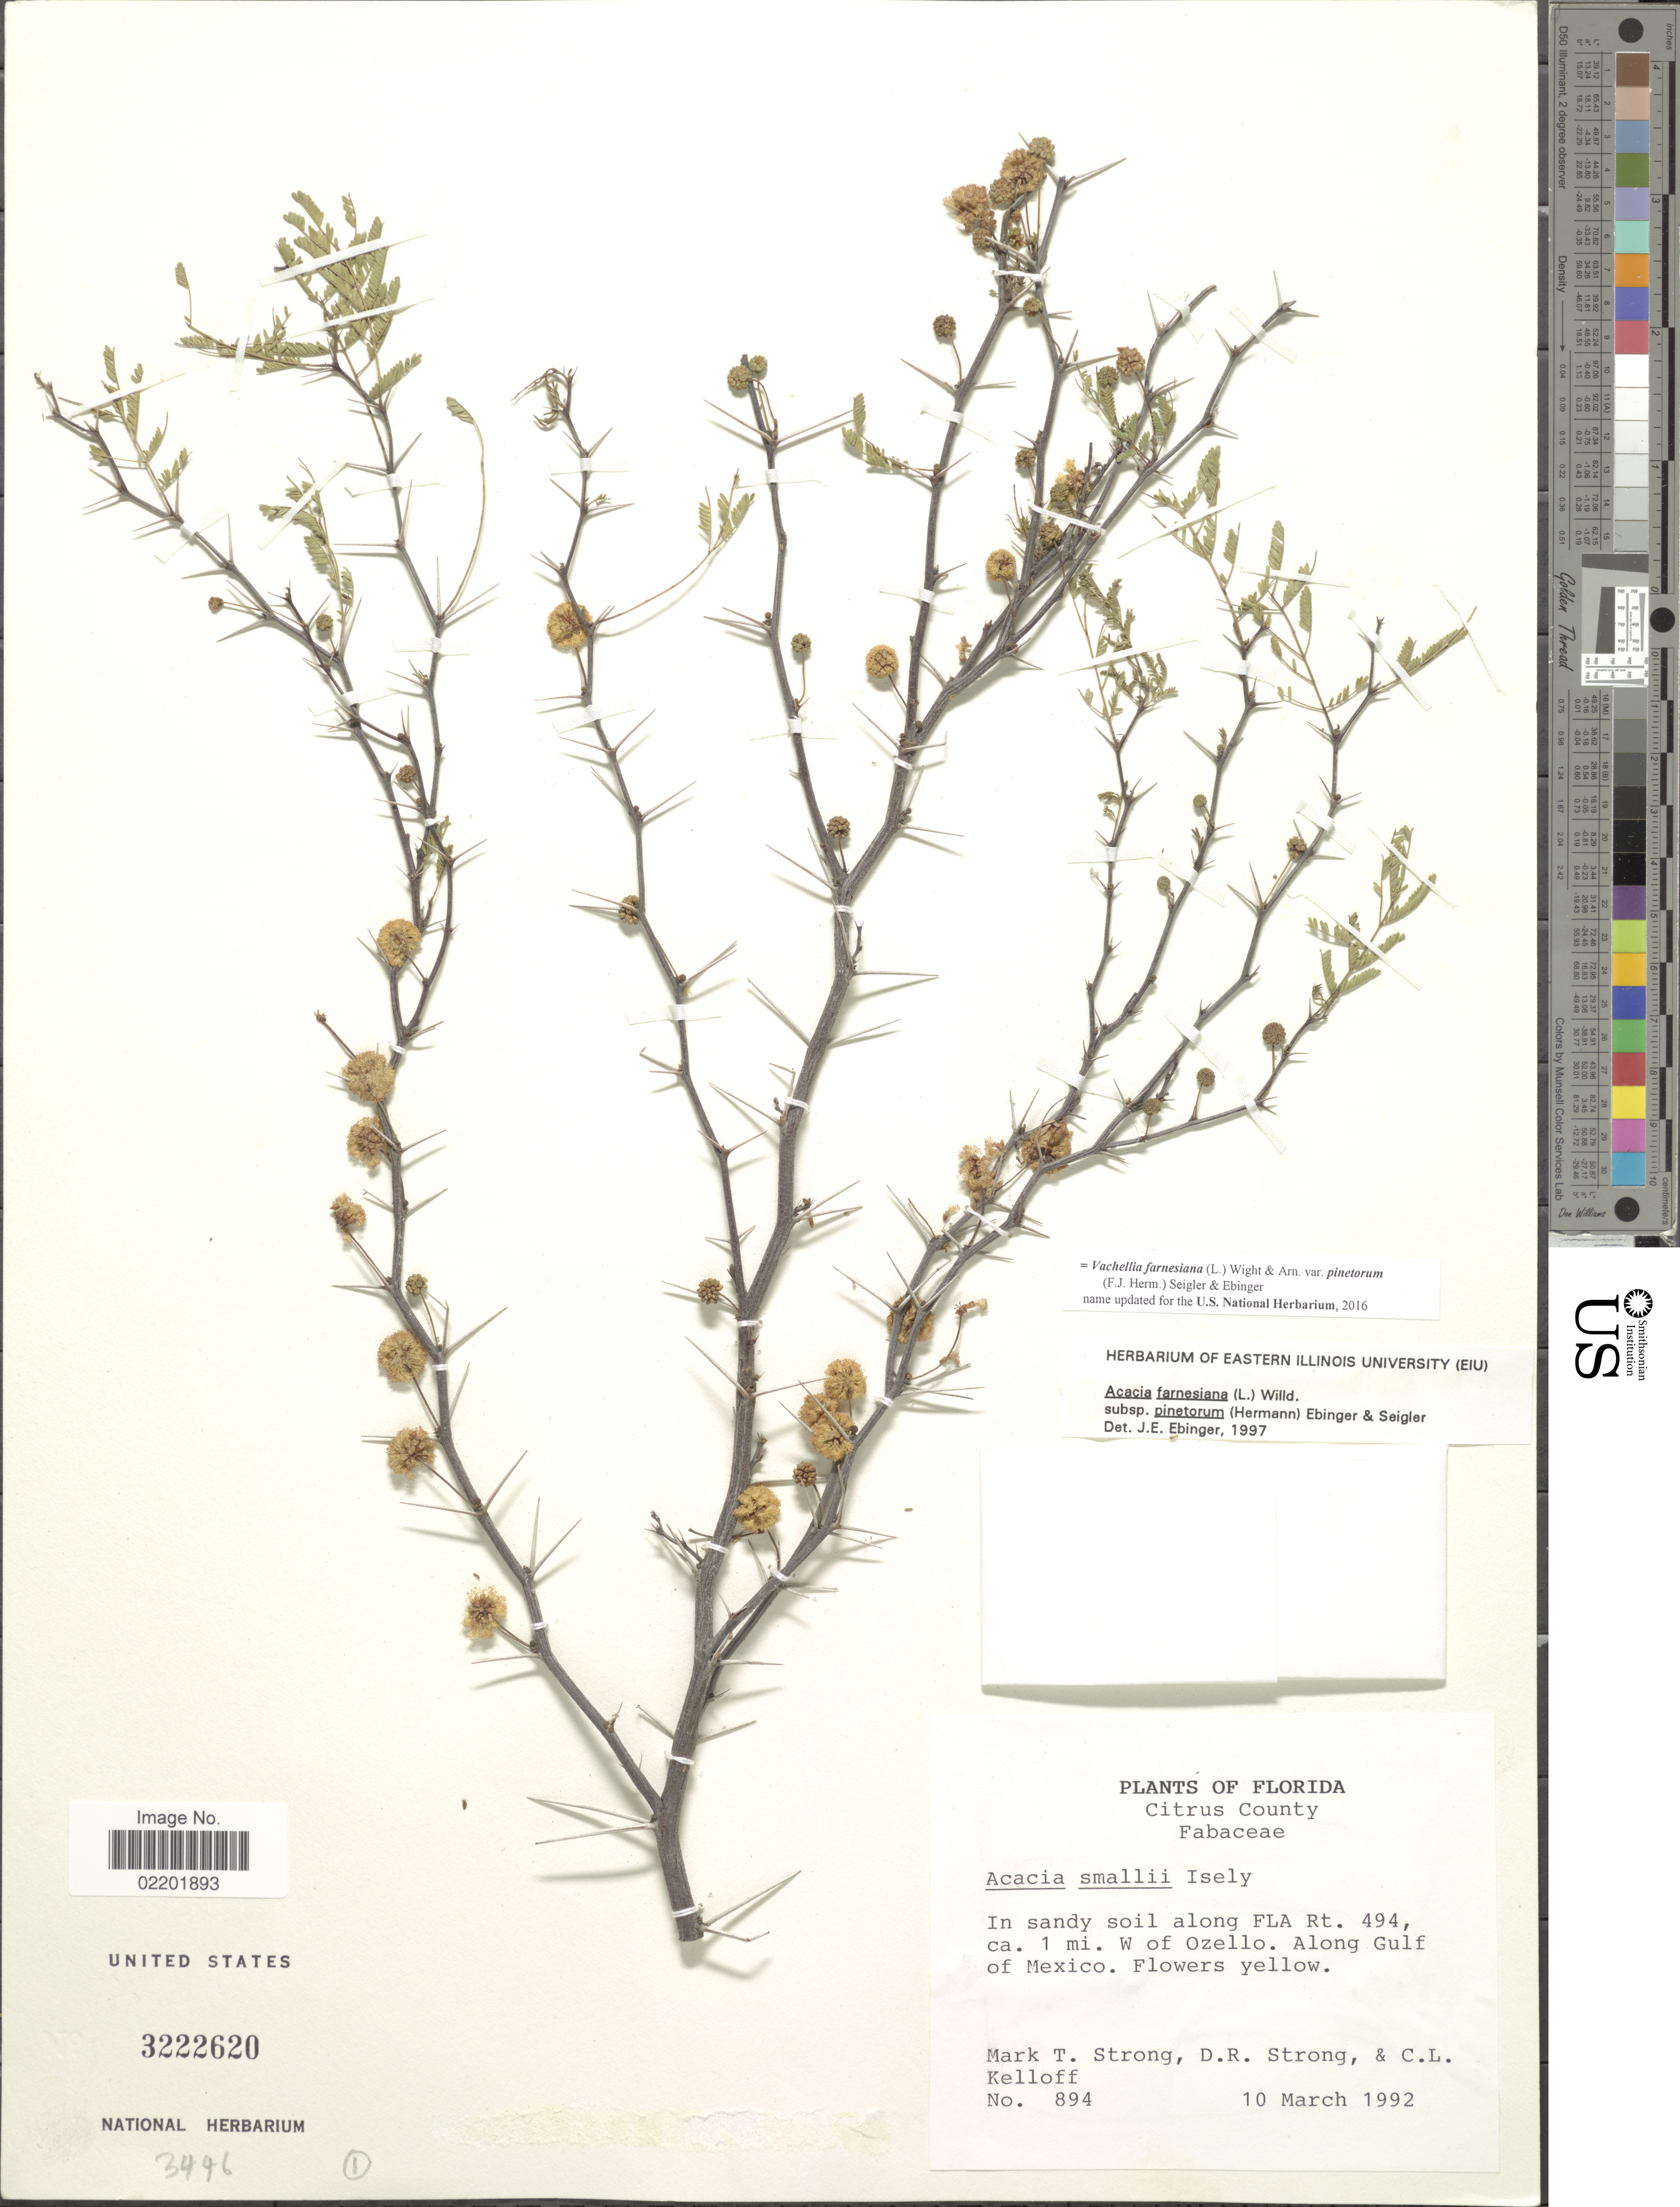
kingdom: Plantae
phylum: Tracheophyta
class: Magnoliopsida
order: Fabales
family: Fabaceae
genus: Vachellia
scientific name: Vachellia farnesiana var. farnesiana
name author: (L.) Wight & Arn.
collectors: M. T. Strong, D. R. Strong & C. L. Kelloff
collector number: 894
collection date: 1992-03-10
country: United States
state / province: Florida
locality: Citrus County, along Fla Rt 494, ca 1 mi W of Ozello, along Gulf of Mexico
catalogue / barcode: US 3222620